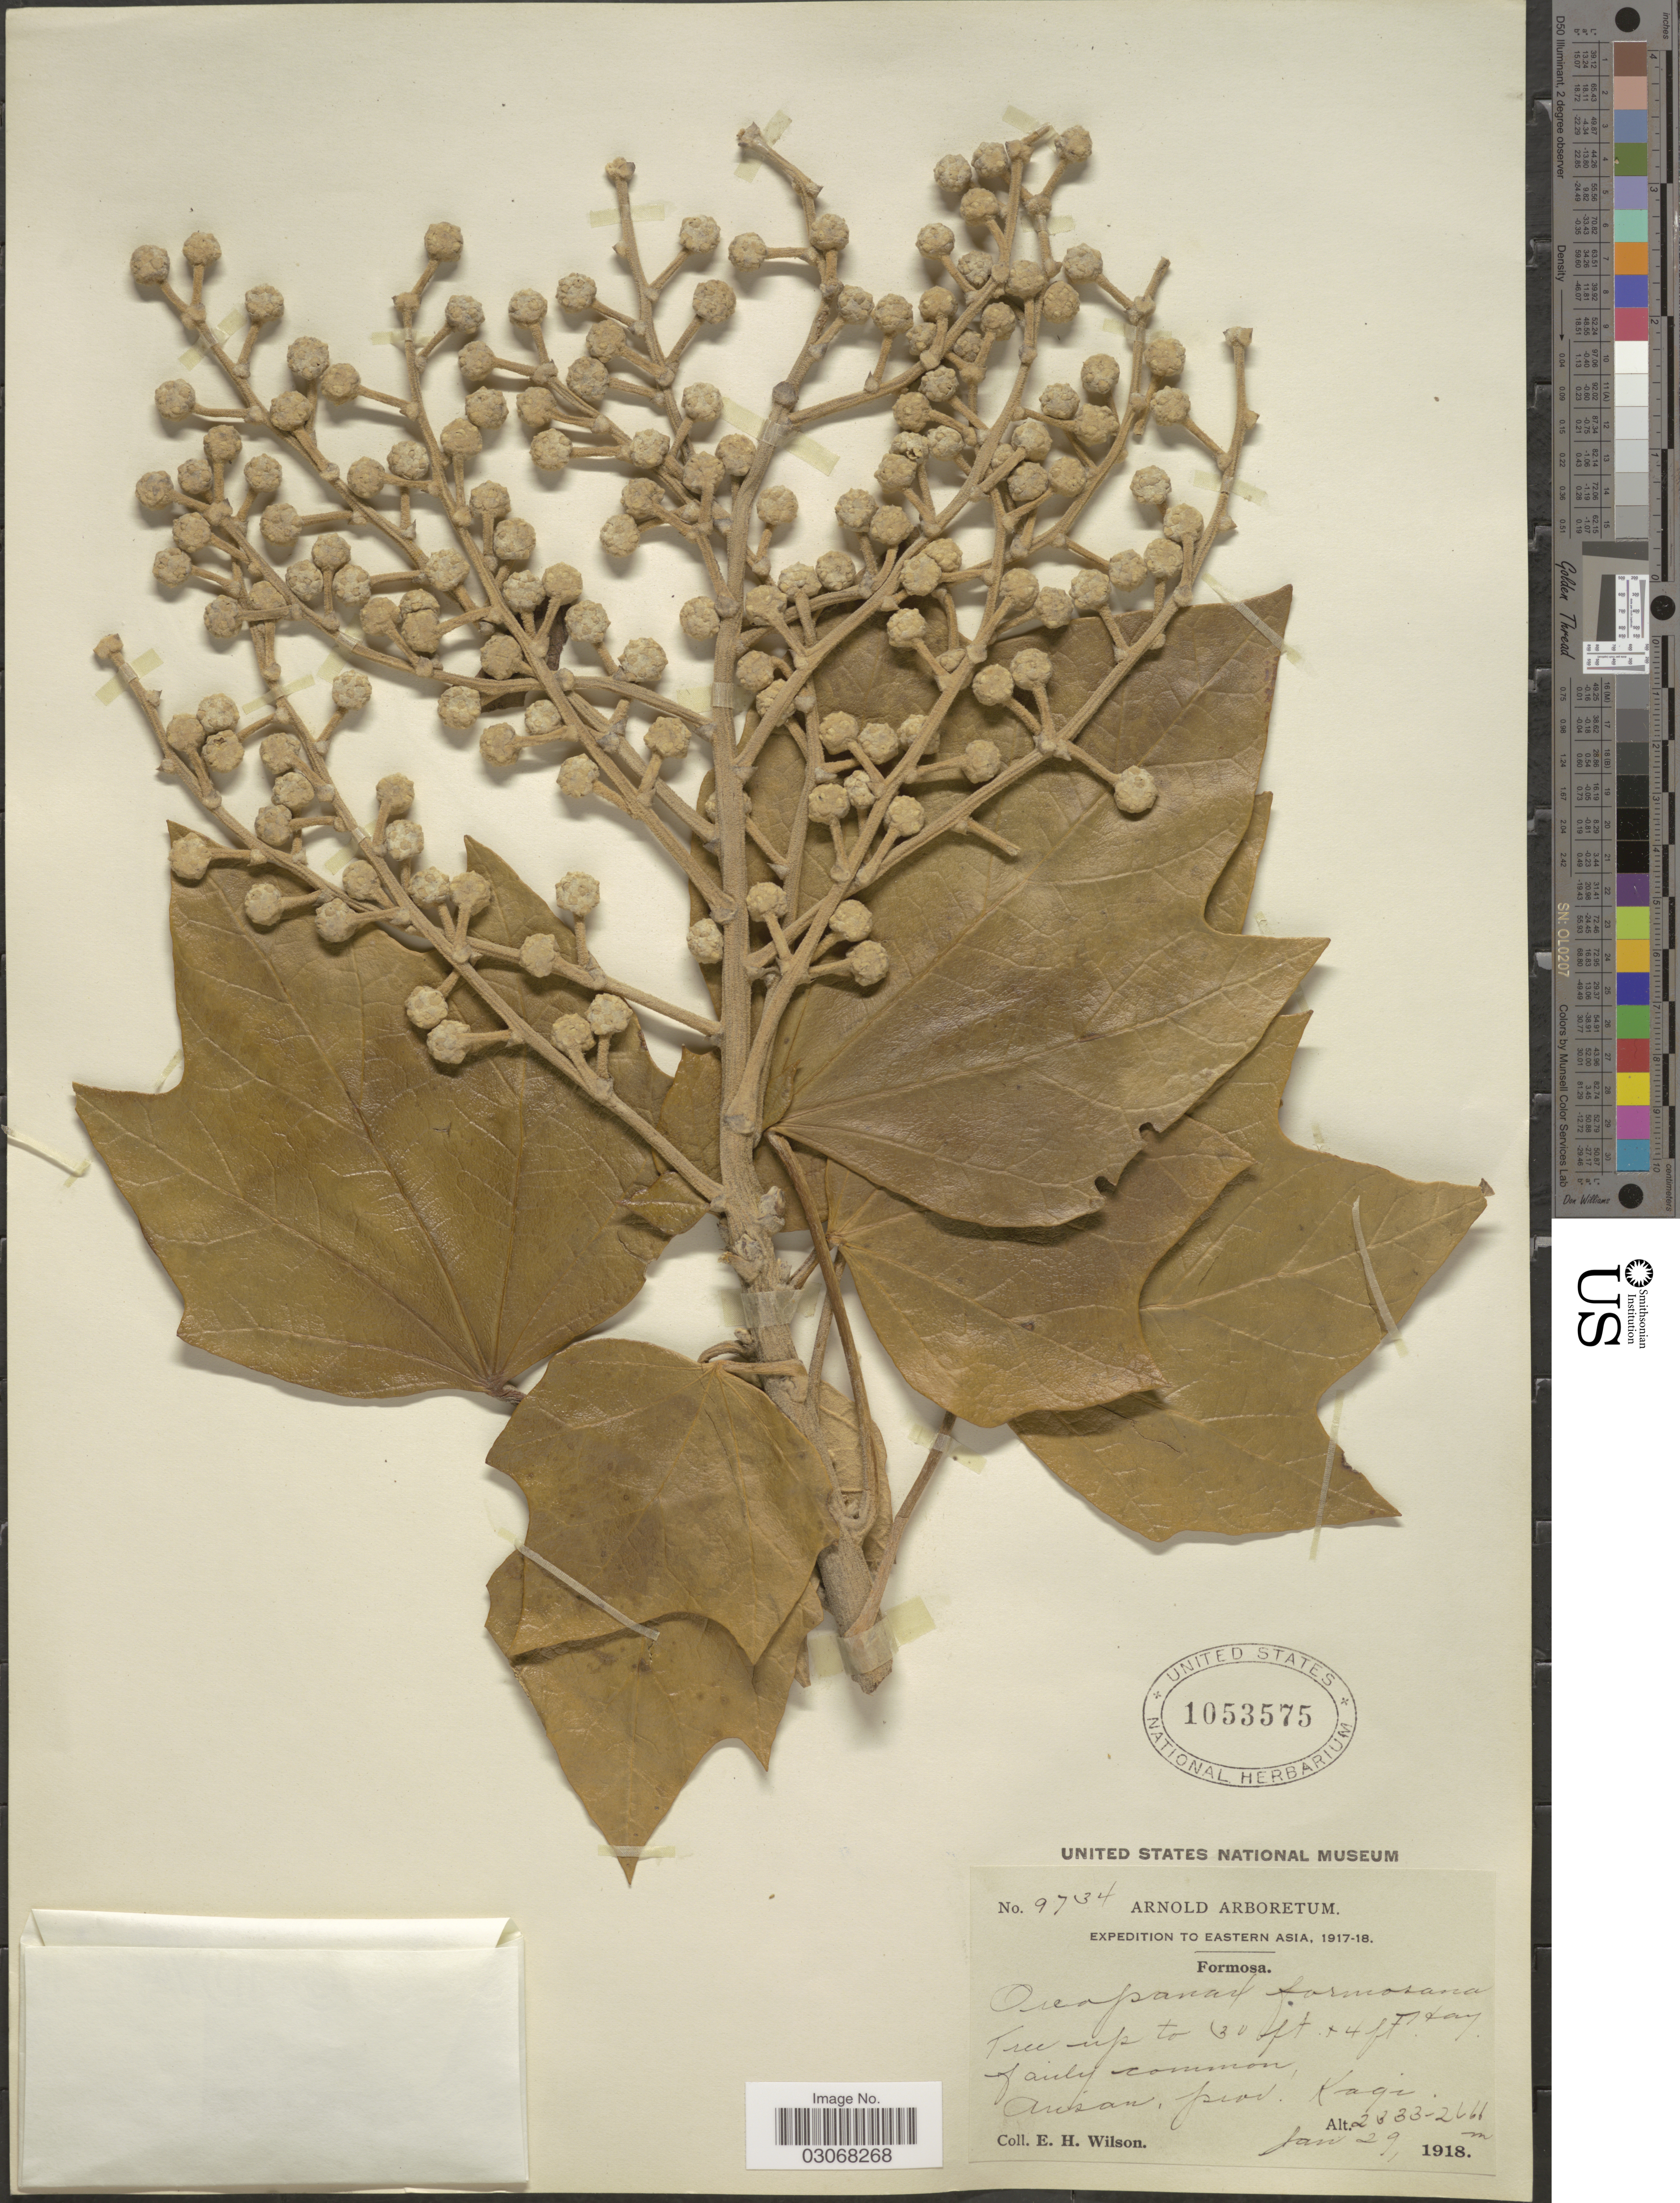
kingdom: Plantae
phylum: Tracheophyta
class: Magnoliopsida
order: Apiales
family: Araliaceae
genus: Sinopanax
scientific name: Sinopanax formosanus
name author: (Hayata) H.L. Li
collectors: E. Wilson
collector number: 9734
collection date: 1918-01-29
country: Taiwan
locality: Eastern Asia. Formosa. Arisan, prov. Kagi.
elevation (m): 2333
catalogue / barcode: US 1053575